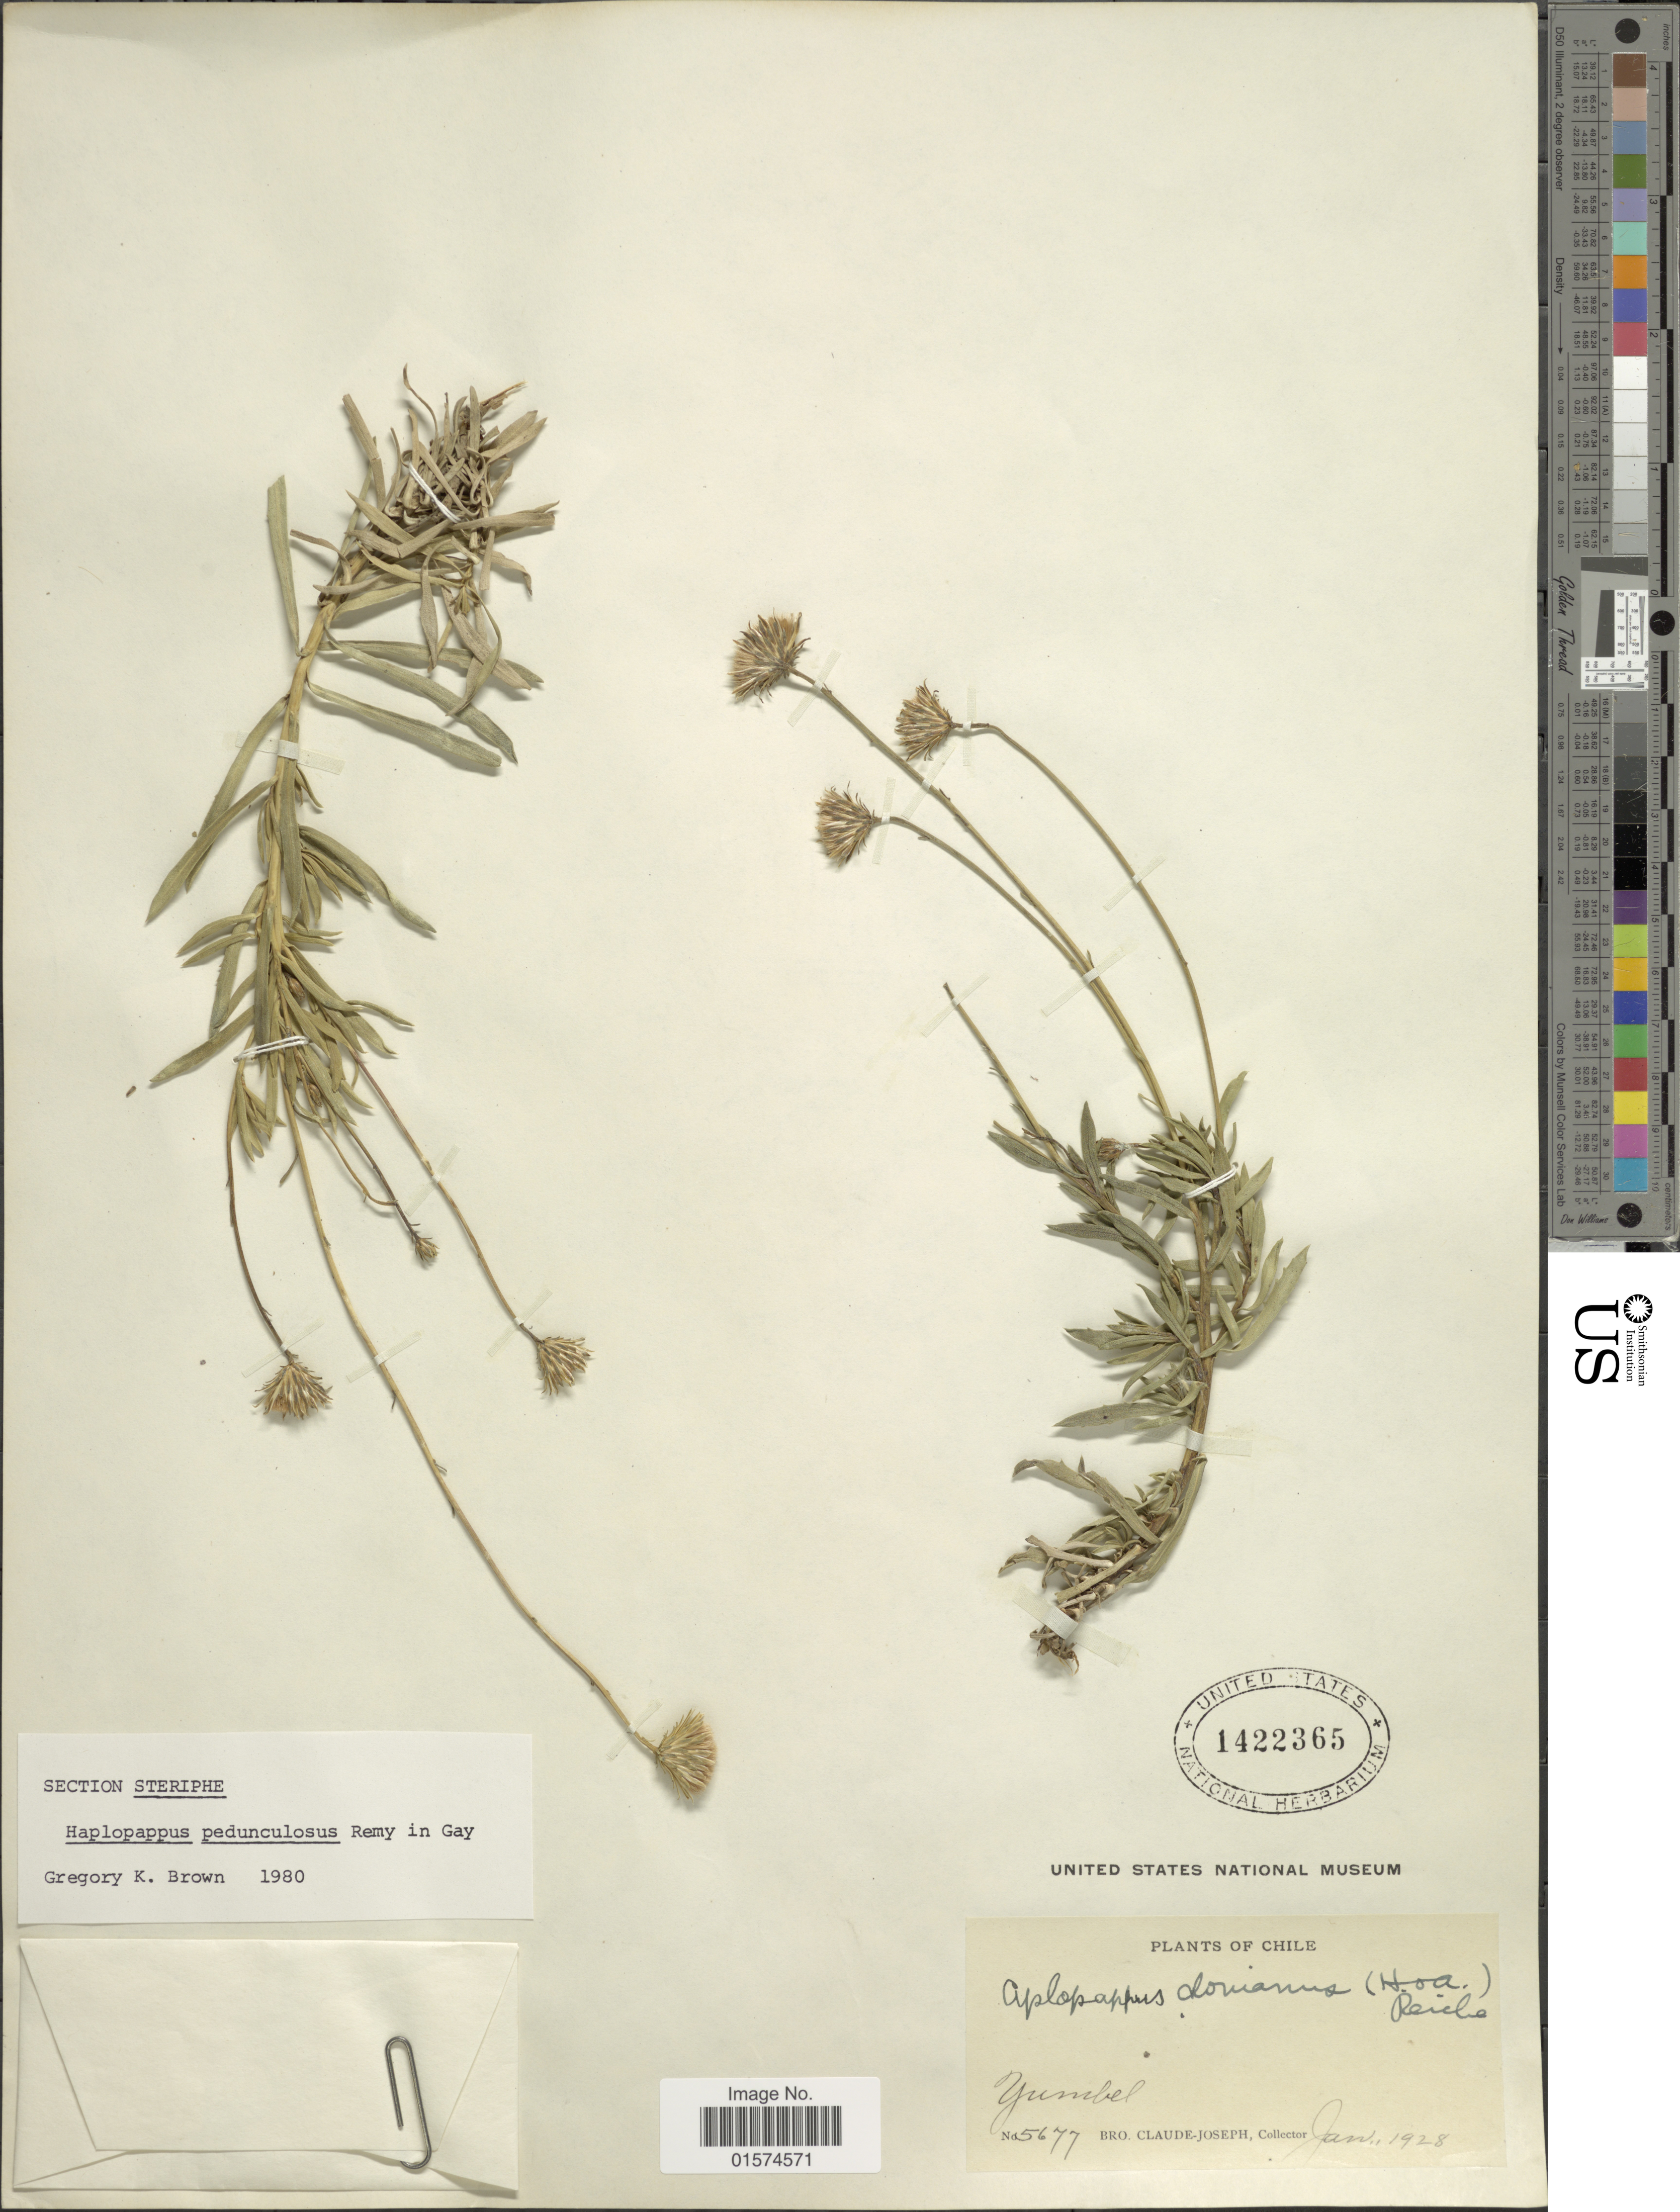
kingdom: Plantae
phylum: Tracheophyta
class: Magnoliopsida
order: Asterales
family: Asteraceae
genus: Haplopappus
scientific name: Haplopappus pedunculosus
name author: J. Rémy in Gay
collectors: Bro. Claude-Joseph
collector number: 5677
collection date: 1928-01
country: Chile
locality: Yumbel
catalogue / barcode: US 1422365